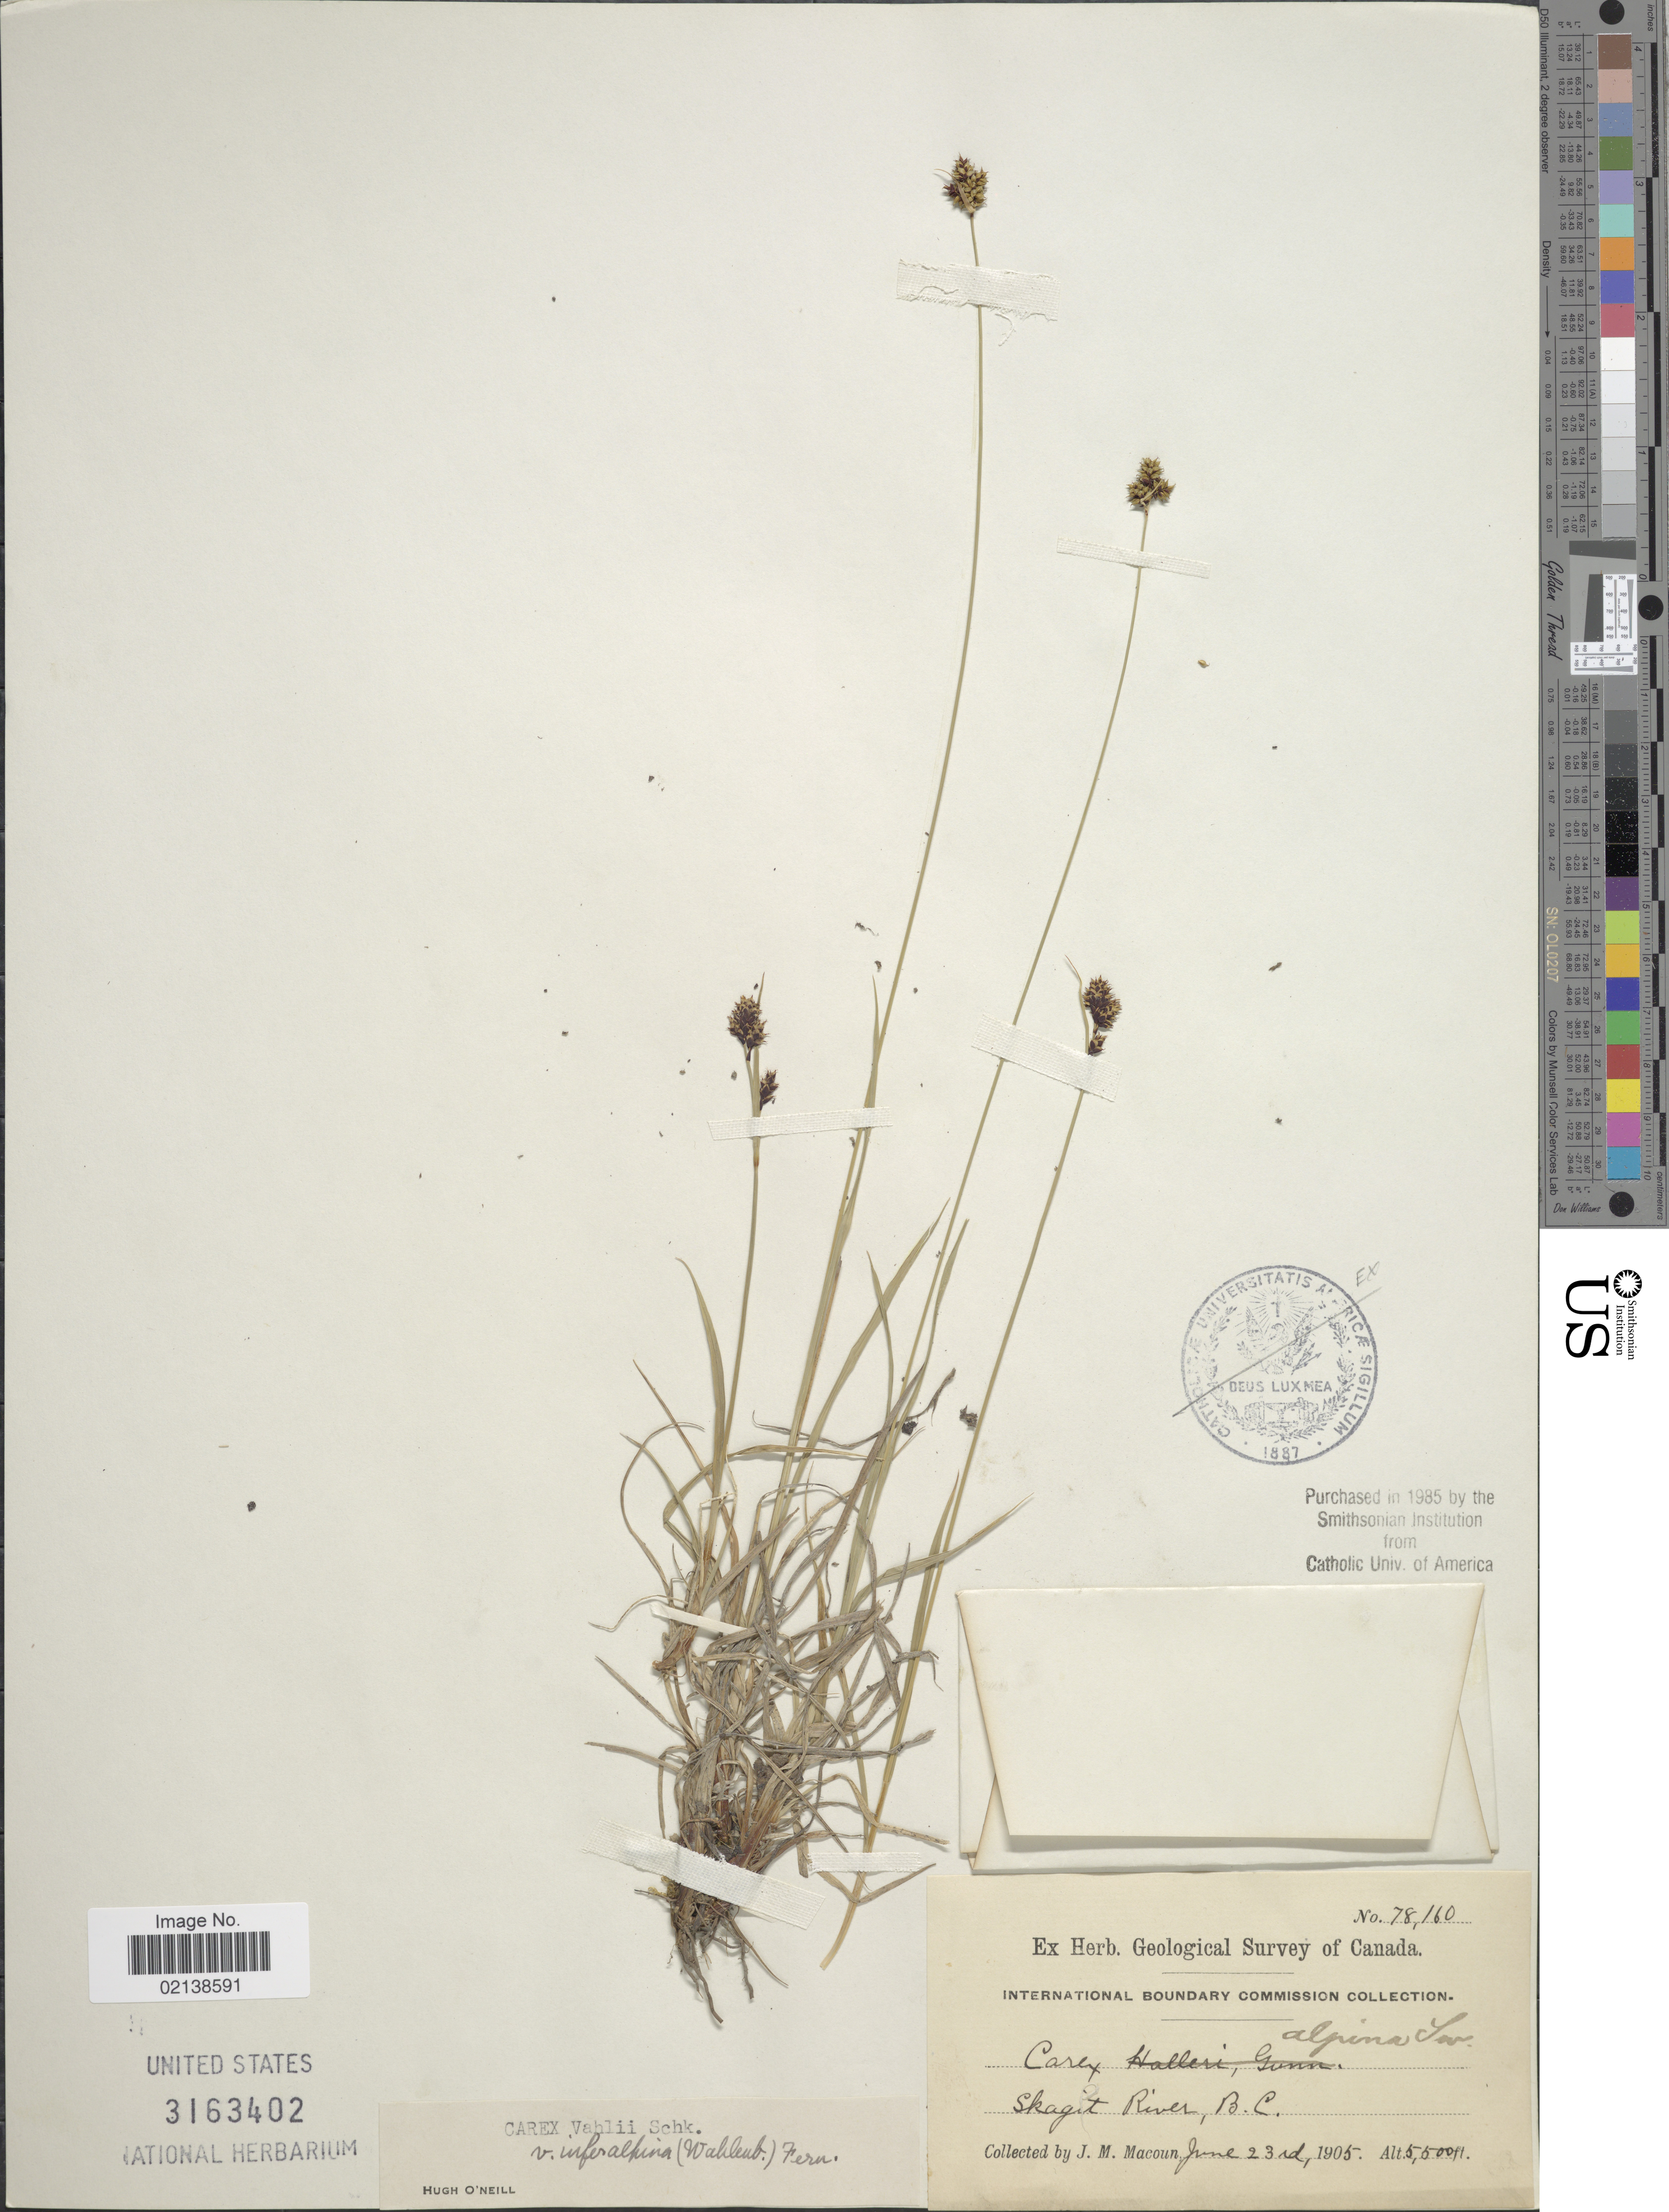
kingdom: Plantae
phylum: Tracheophyta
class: Liliopsida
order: Poales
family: Cyperaceae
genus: Carex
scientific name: Carex media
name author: R. Br.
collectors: J. M. Macoun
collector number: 78160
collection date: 1905-06-23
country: Canada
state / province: British Columbia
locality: Skagit River, B.C., International Boundary Commision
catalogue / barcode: US 3163402